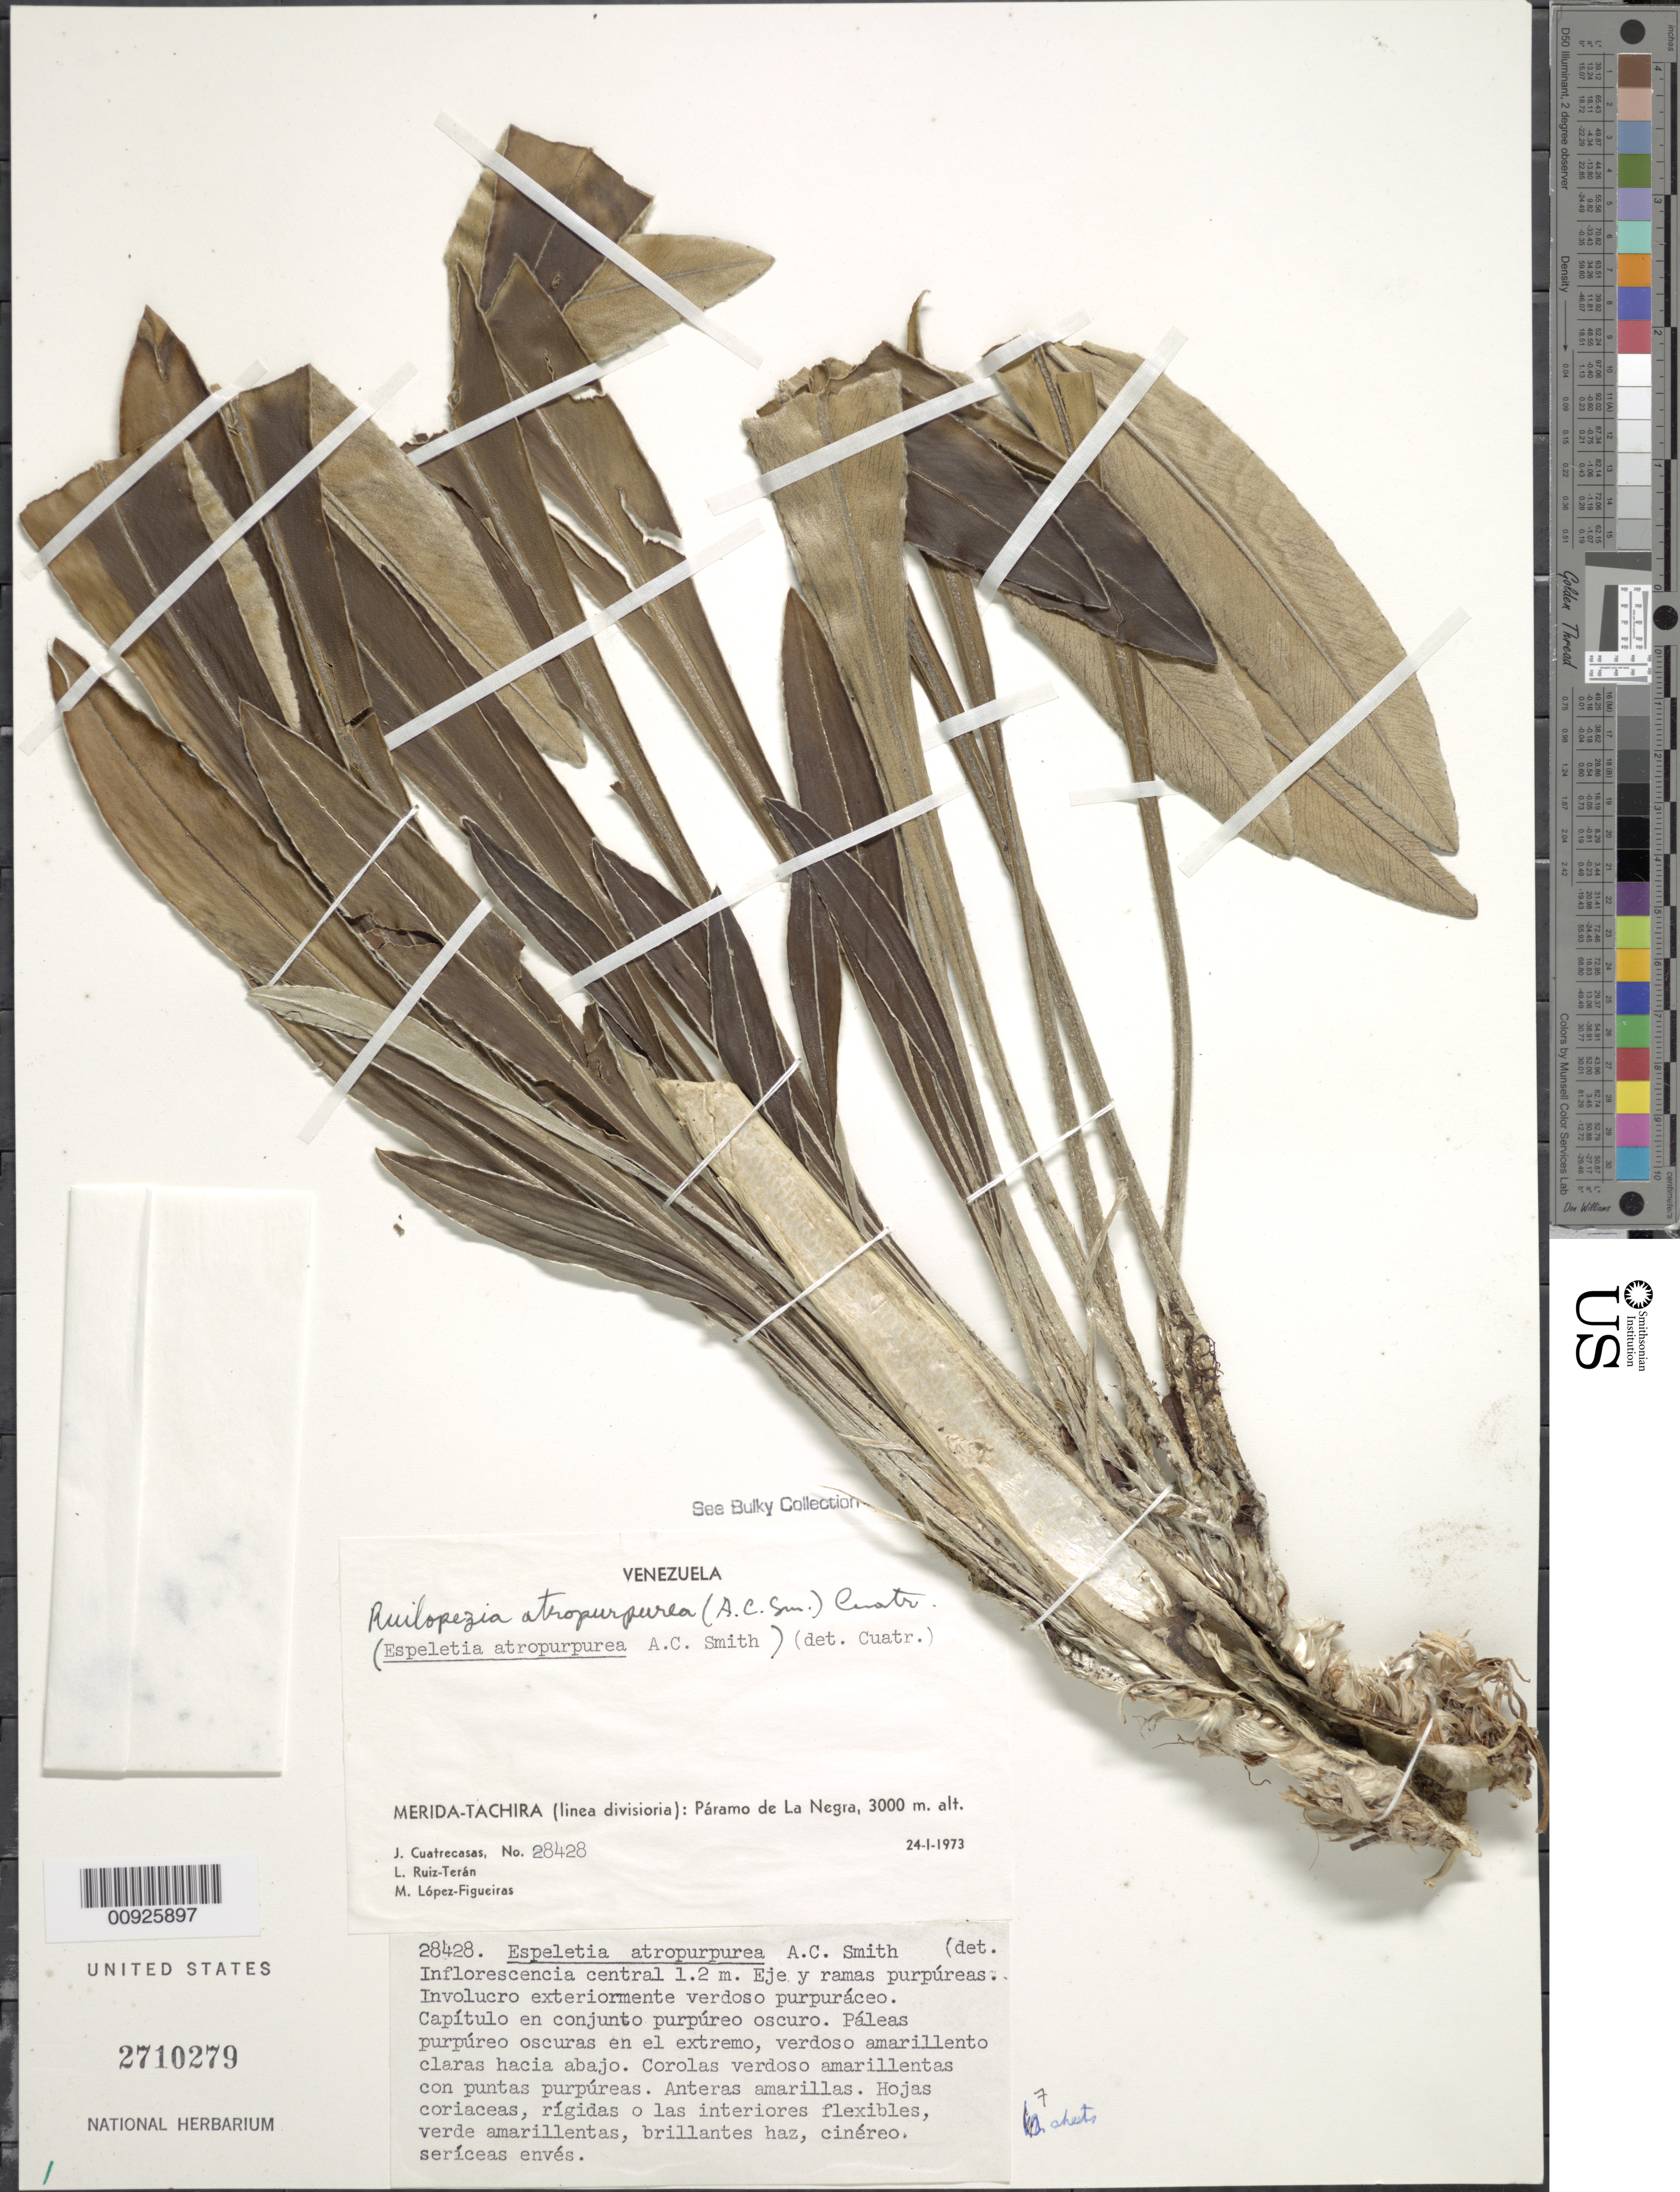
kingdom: Plantae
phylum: Tracheophyta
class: Magnoliopsida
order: Asterales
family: Asteraceae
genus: Ruilopezia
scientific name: Ruilopezia atropurpurea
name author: (A.C. Sm.) Cuatrec.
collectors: J. Cuatrecasas, L. E. Ruíz-Terán & M. López Figueiras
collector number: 28428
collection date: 1973-01-24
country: Venezuela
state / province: Mérida / Tachira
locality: P. de la Negra. Línea divisoria entre Táchira y Mérida.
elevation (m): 3000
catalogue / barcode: US 2710279